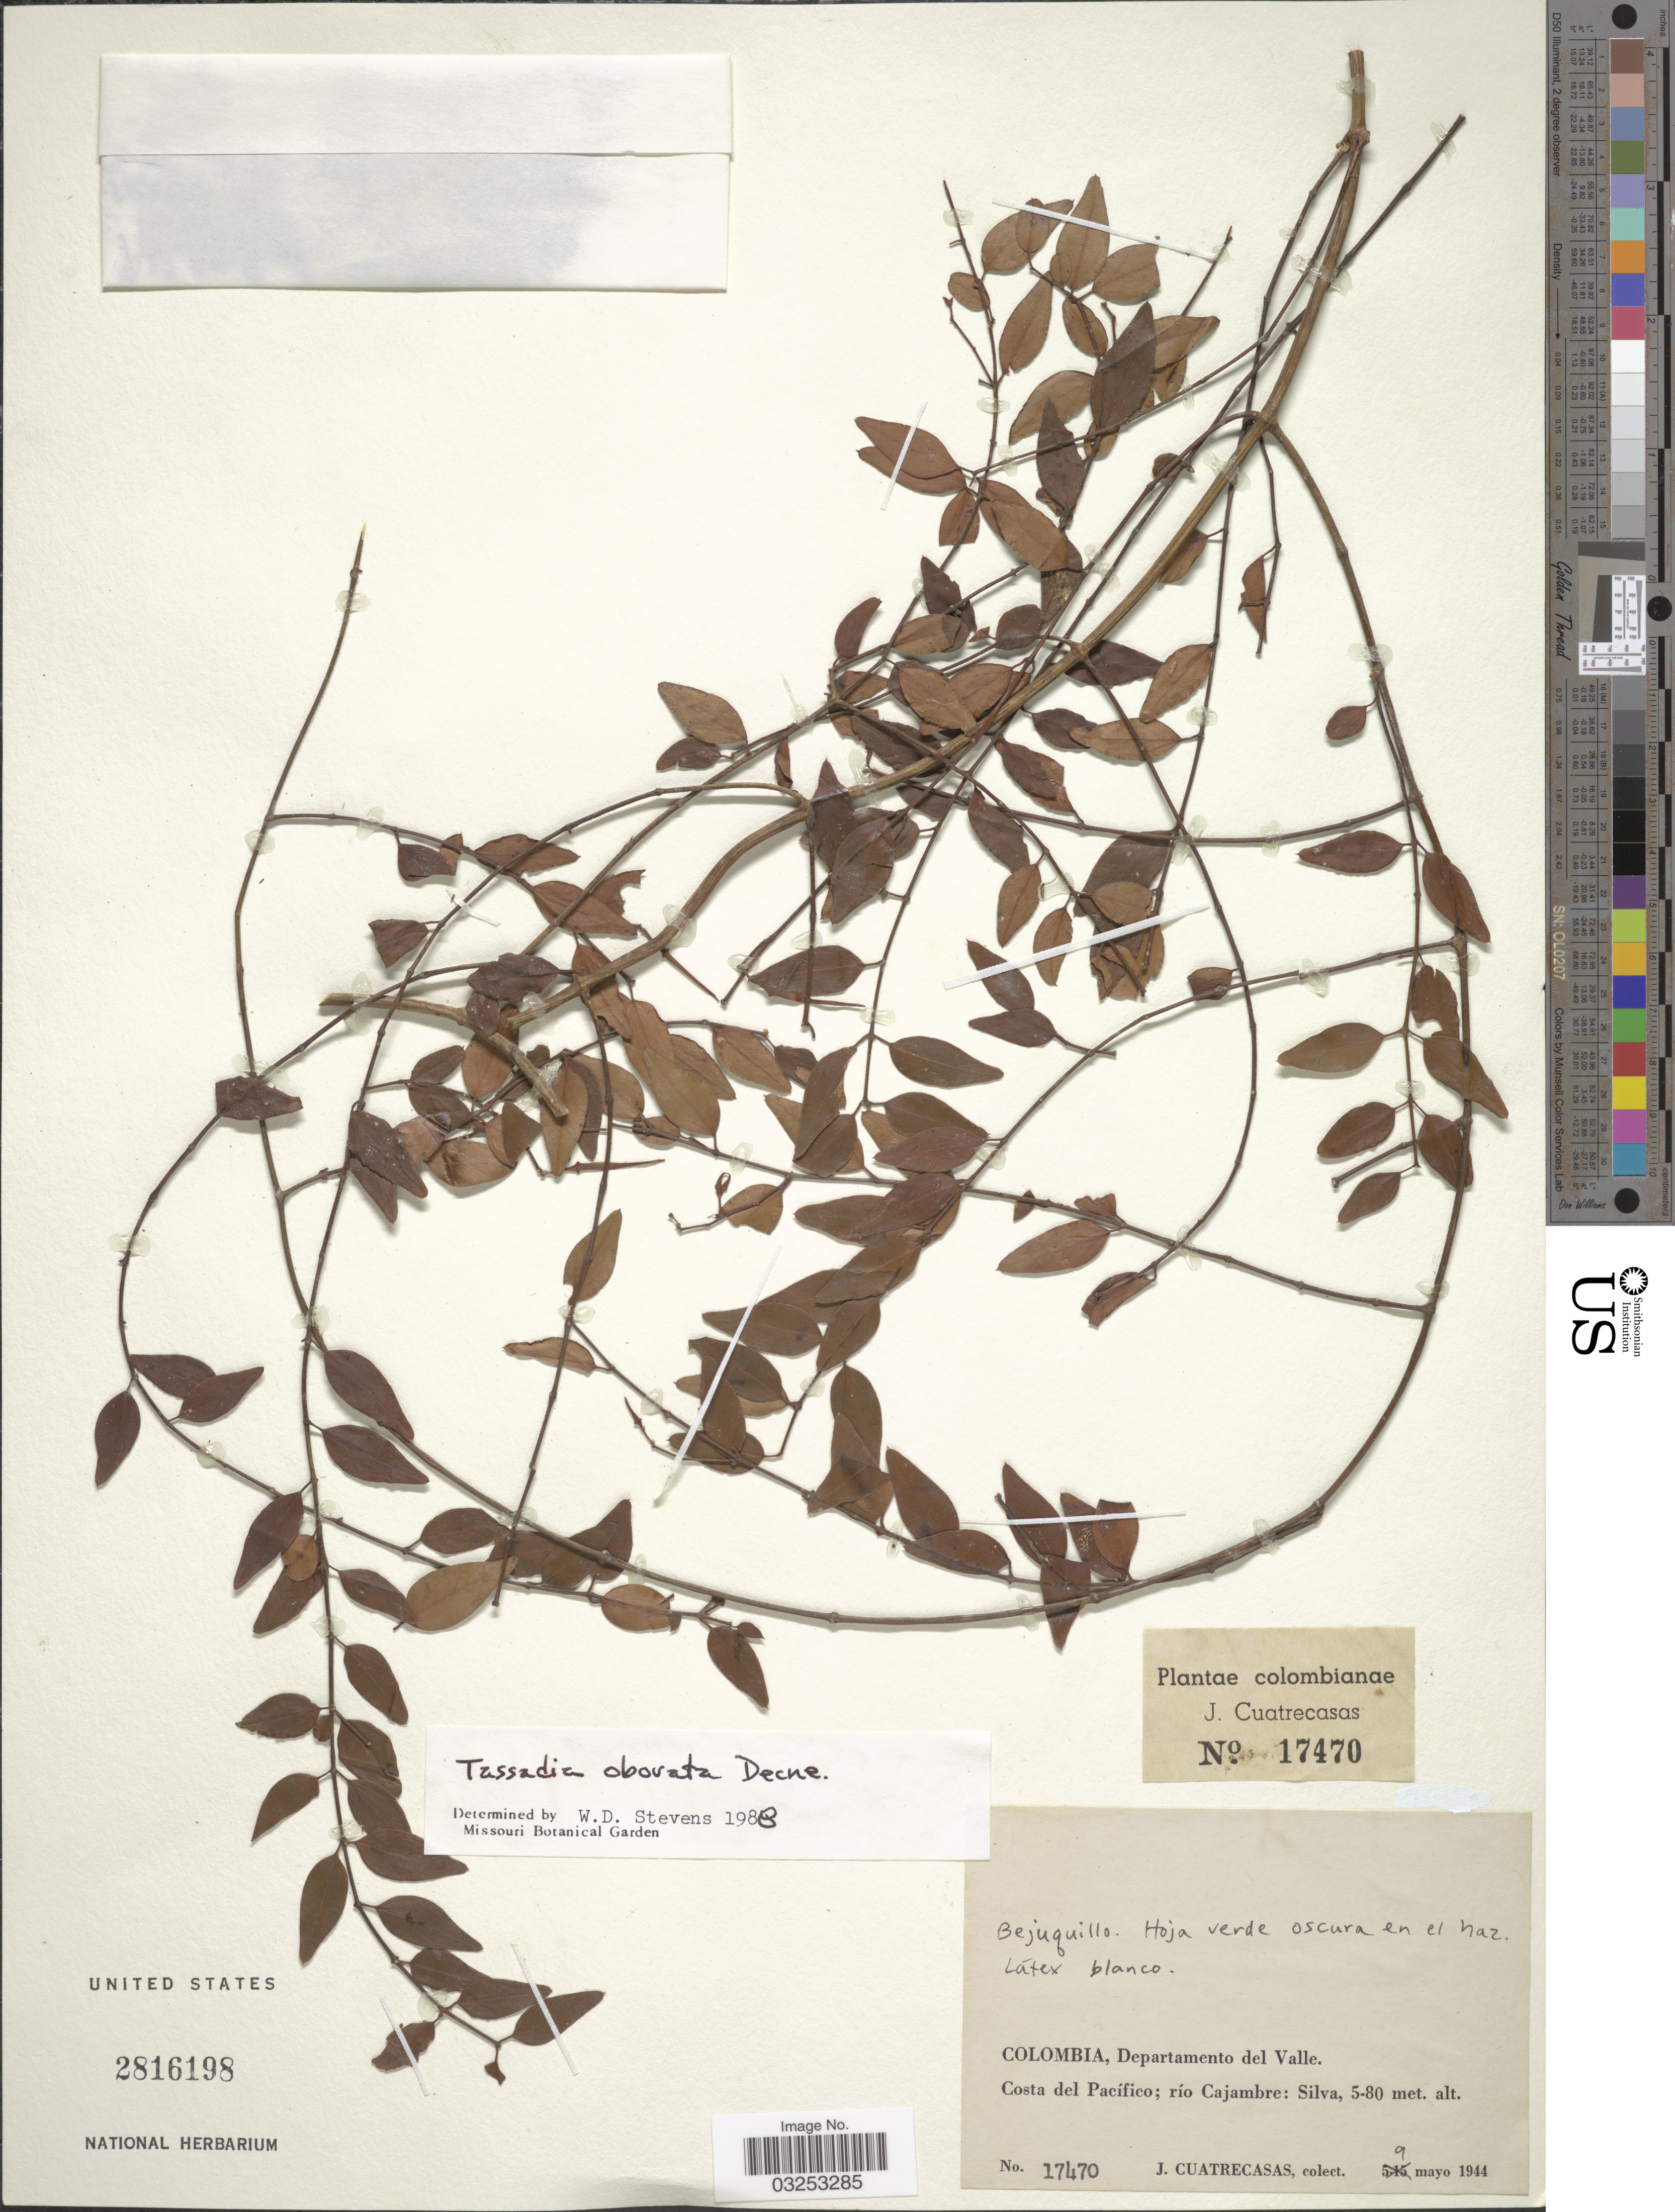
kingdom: Plantae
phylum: Tracheophyta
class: Magnoliopsida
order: Gentianales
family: Apocynaceae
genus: Tassadia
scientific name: Tassadia obovata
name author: Decne.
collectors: J. Cuatrecasas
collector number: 17470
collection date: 1944-05-09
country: Colombia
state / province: Valle del Cauca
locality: Departamento del Valle. Costa del Pacífico; río Cajambre: Silva.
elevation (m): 5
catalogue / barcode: US 2816198